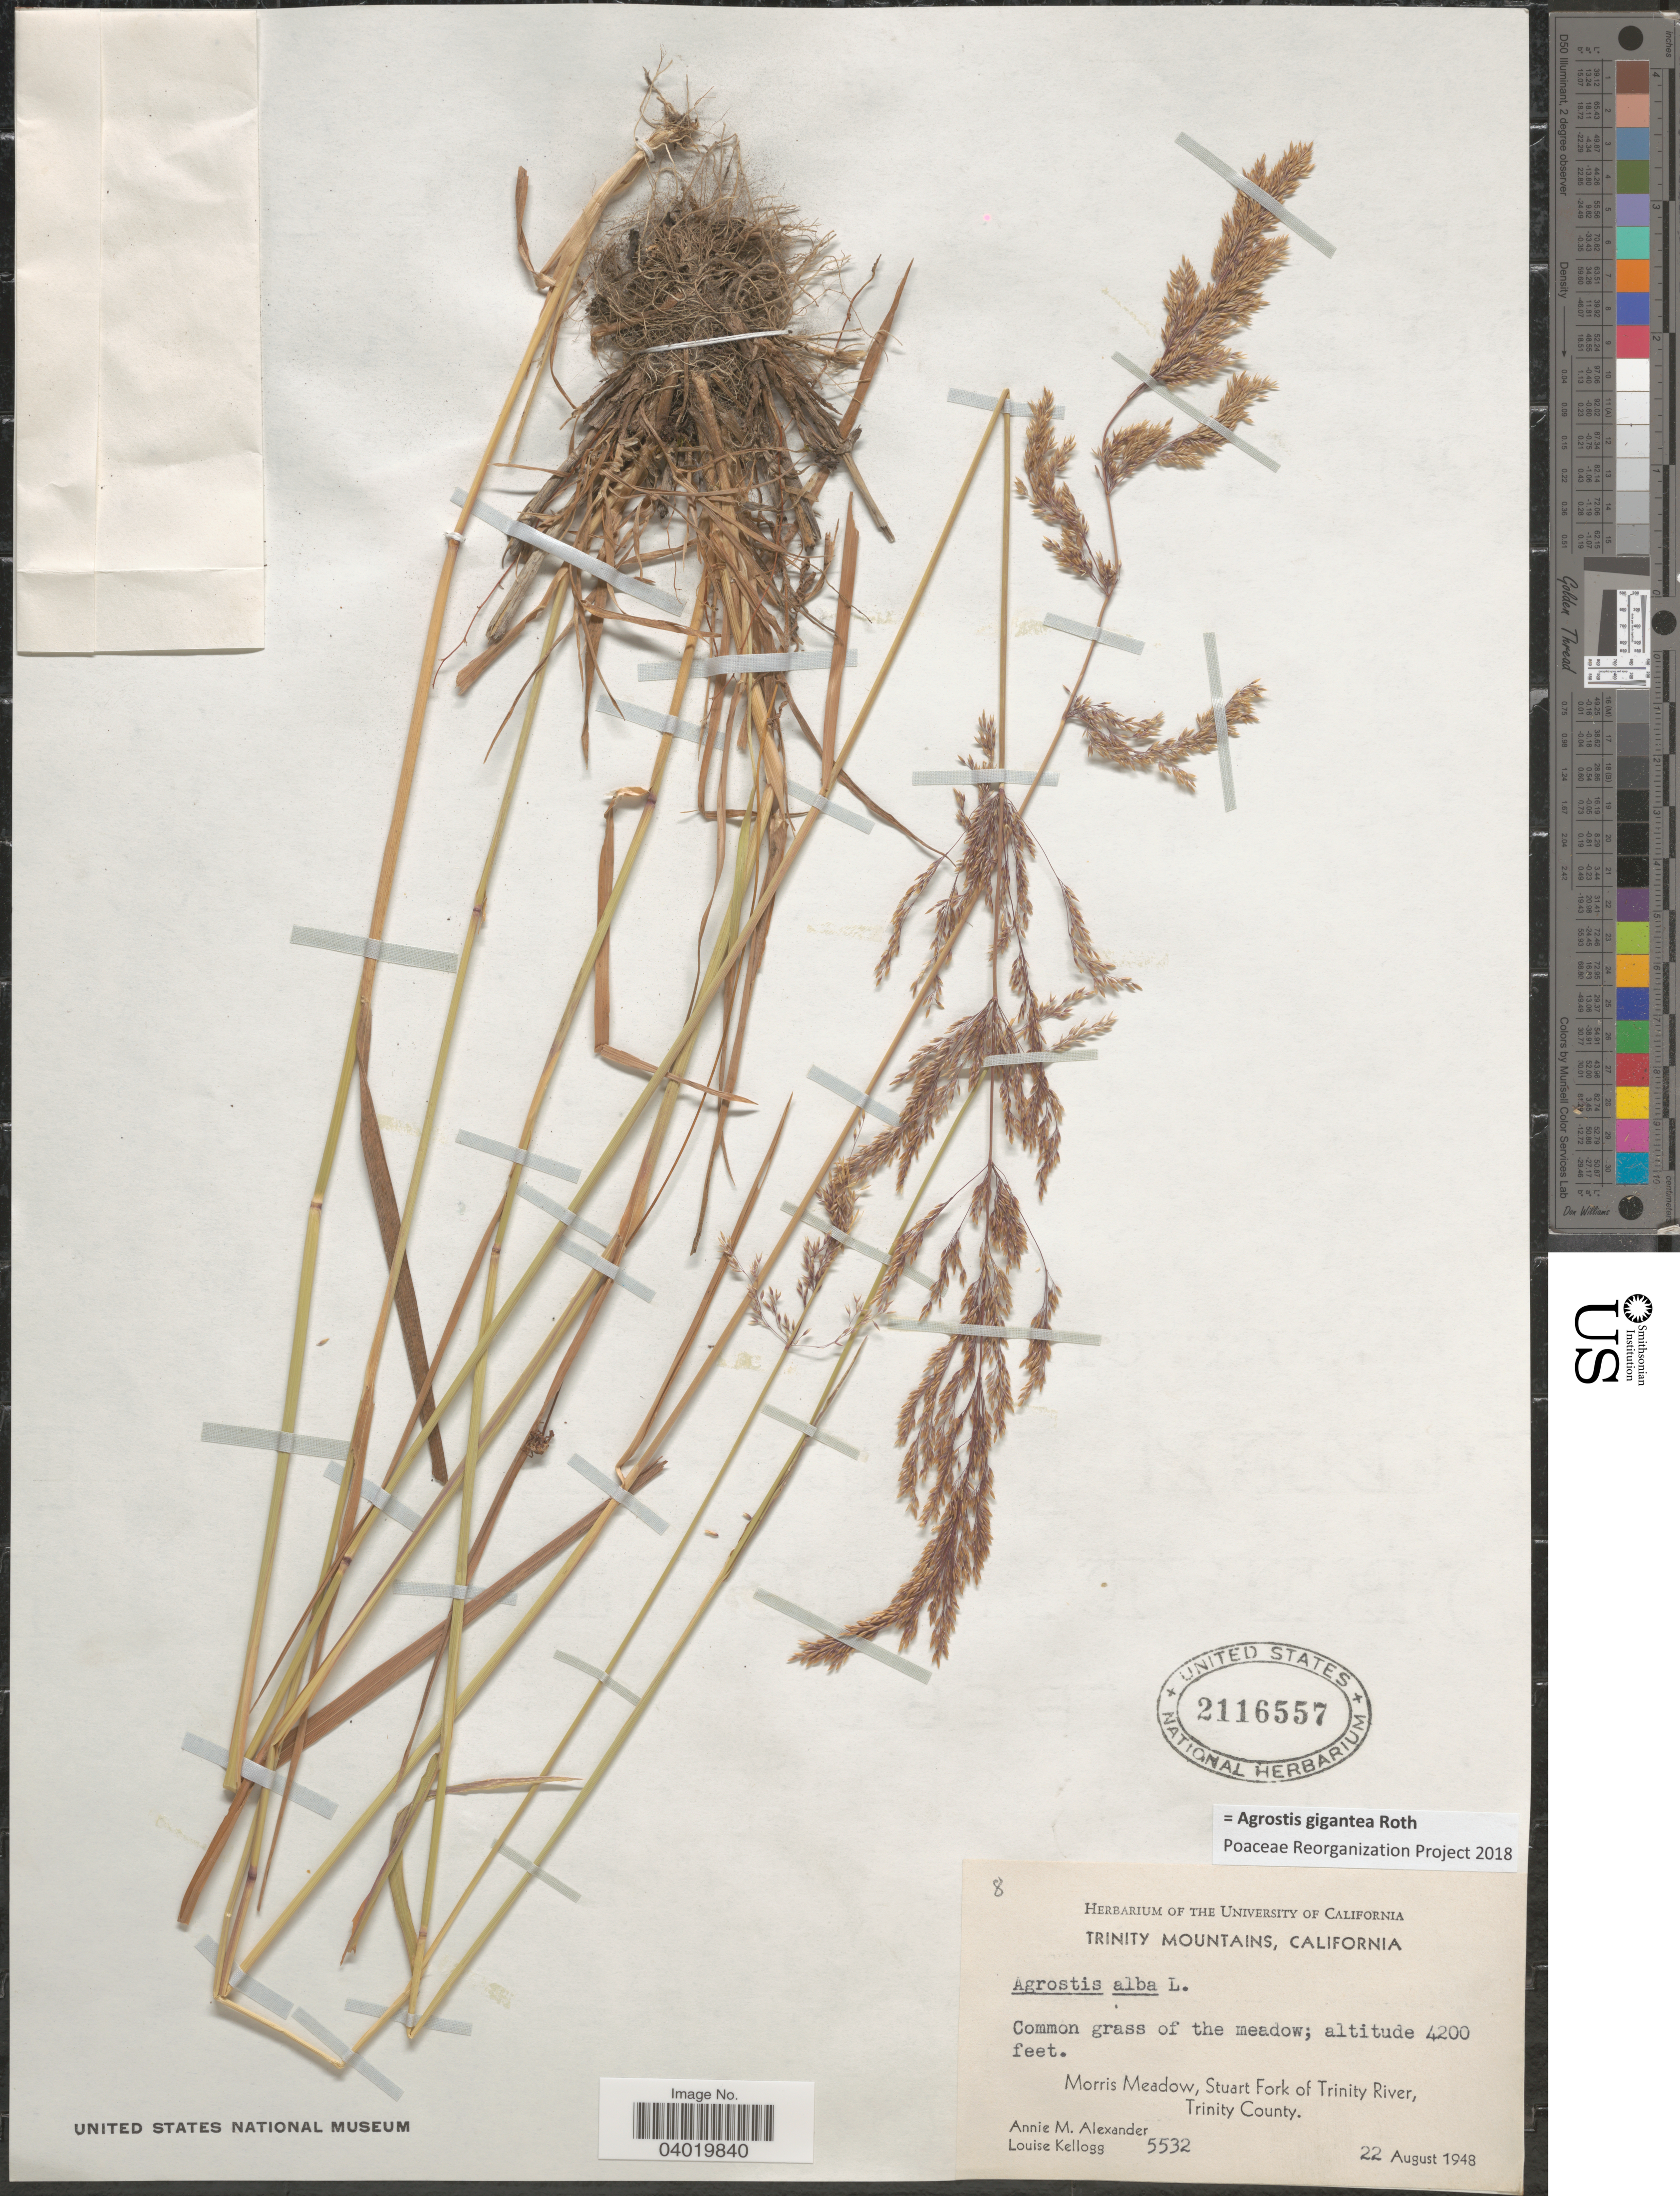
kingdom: Plantae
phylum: Tracheophyta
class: Liliopsida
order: Poales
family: Poaceae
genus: Agrostis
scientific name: Agrostis gigantea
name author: Roth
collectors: A. M. Alexander & L. Kellogg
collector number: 5532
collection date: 1948-08-22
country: United States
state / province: California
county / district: Trinity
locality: Trinity Mountains. Morris Meadow, Stuart Fork of Trinity River, Trinity County.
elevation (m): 1280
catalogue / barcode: US 2116557